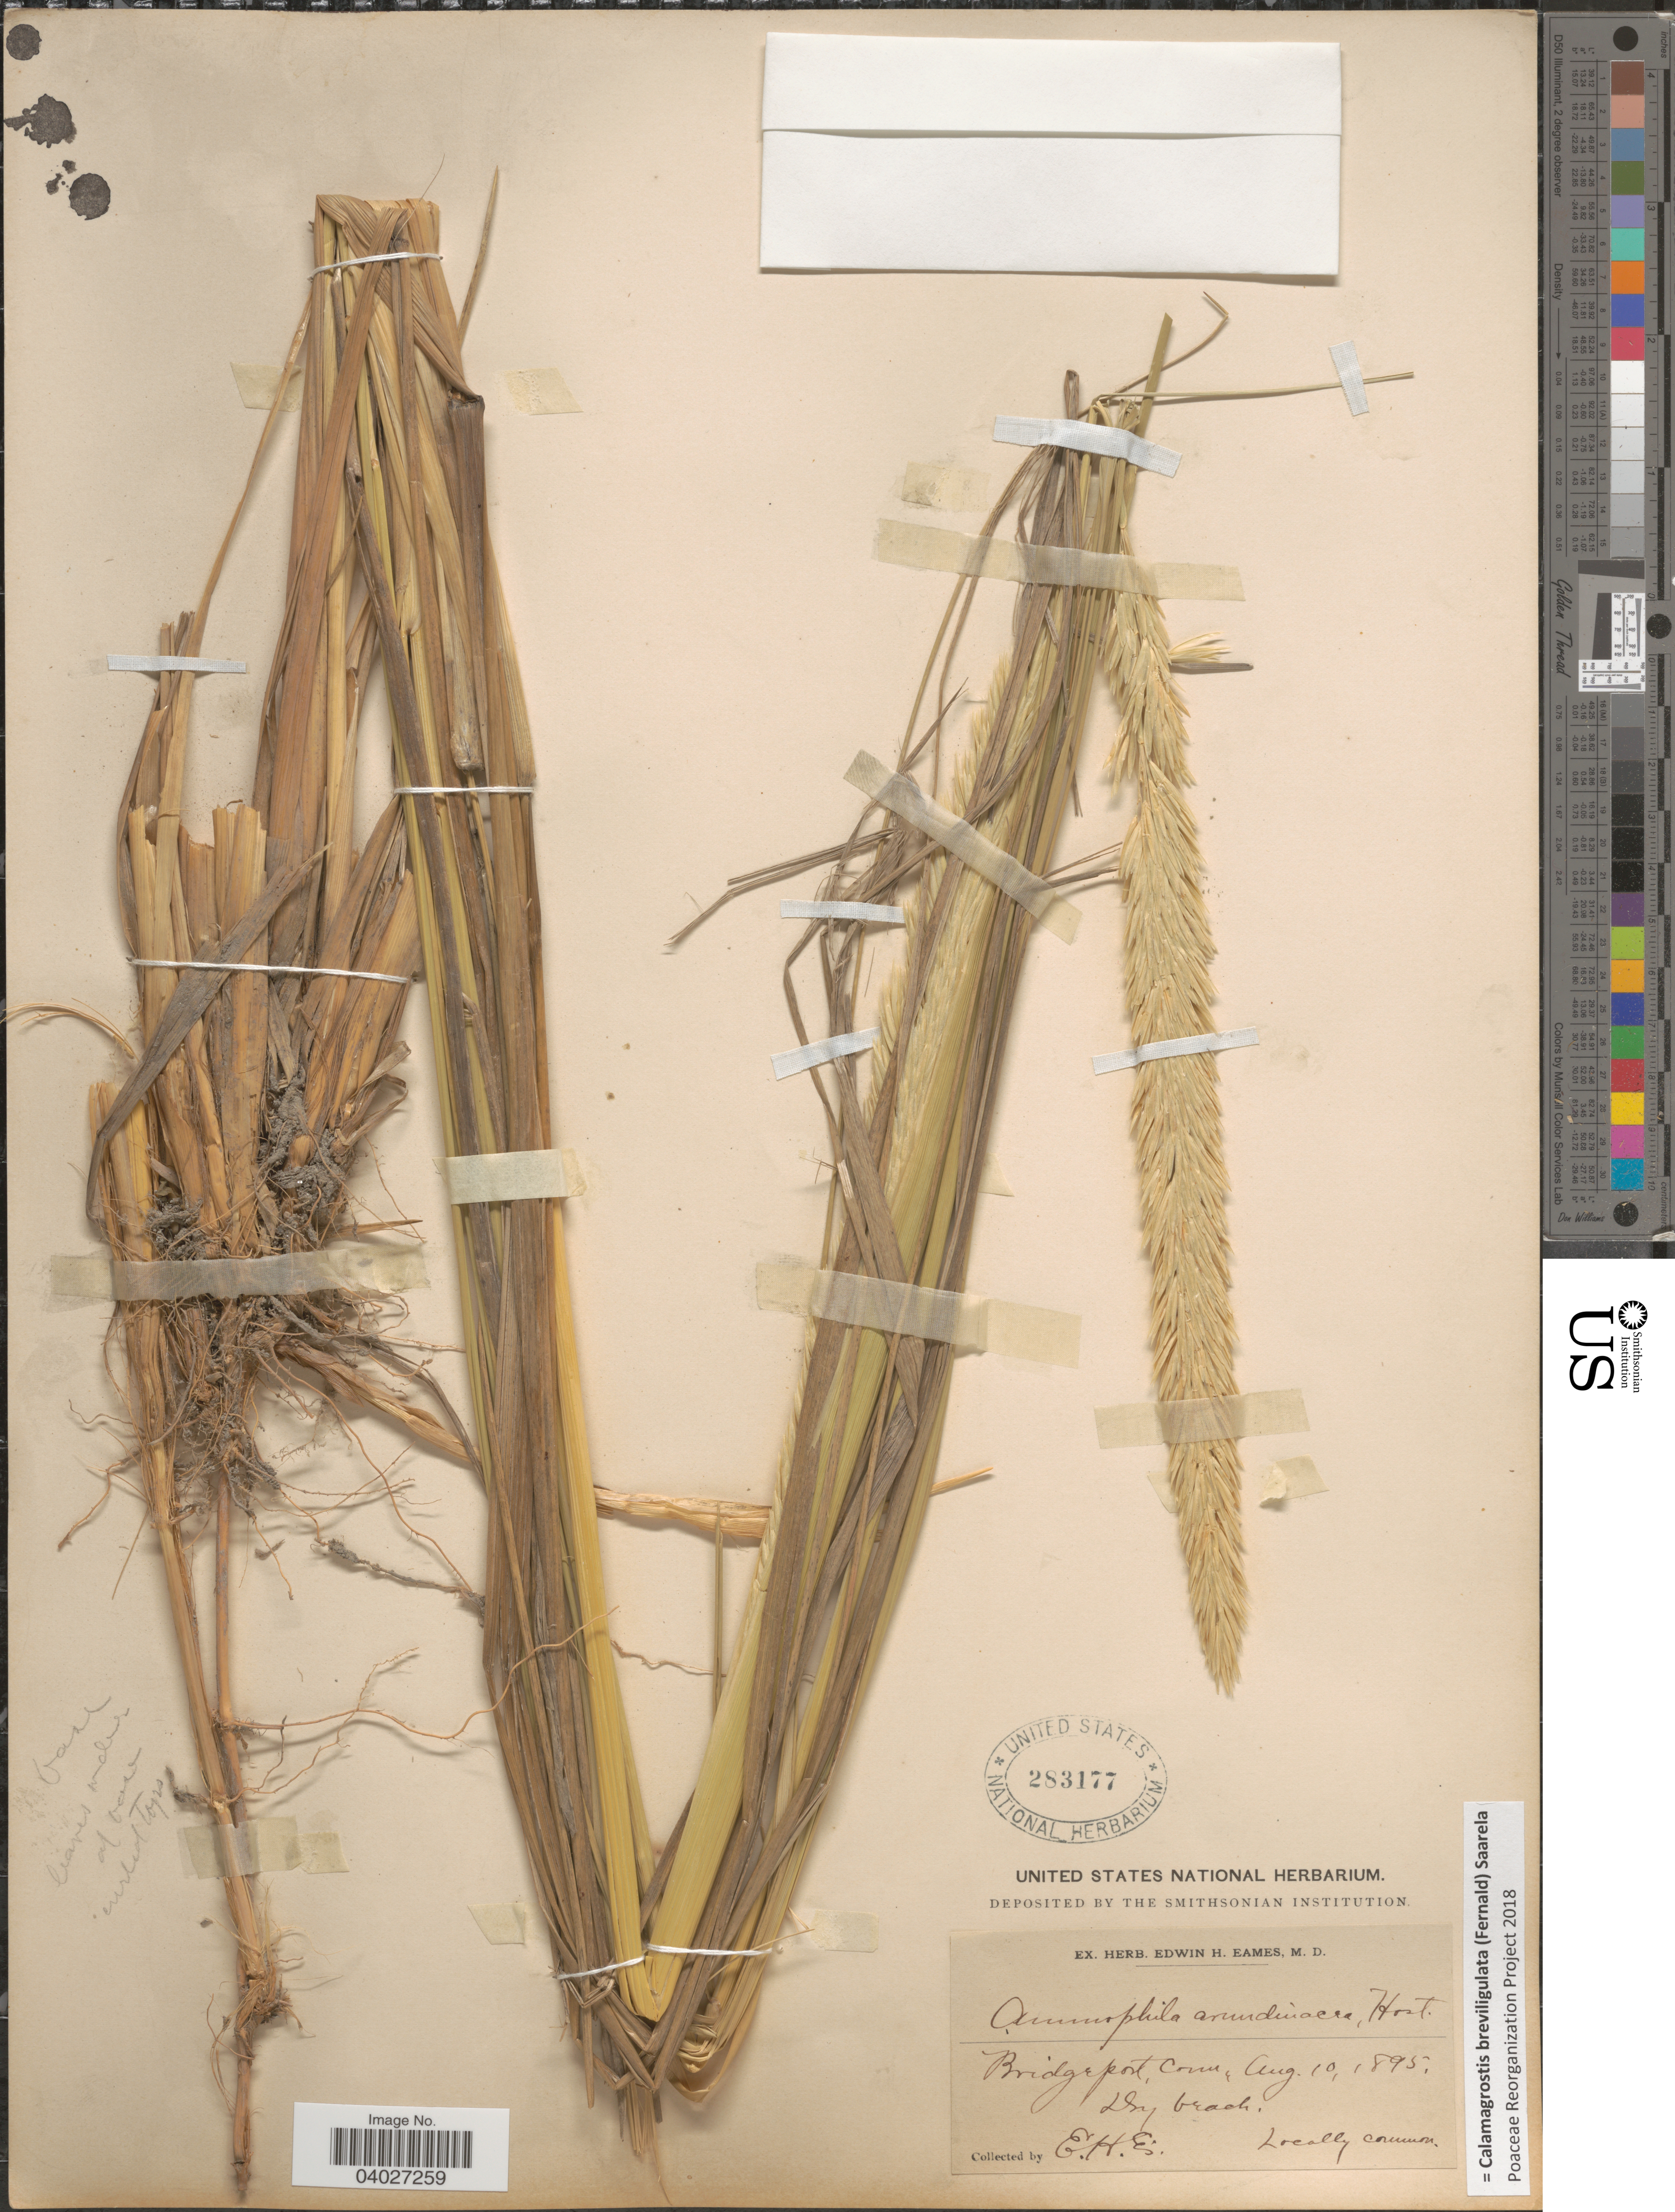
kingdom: Plantae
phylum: Tracheophyta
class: Liliopsida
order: Poales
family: Poaceae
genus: Calamagrostis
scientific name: Calamagrostis breviligulata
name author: (Fernald) Saarela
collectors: E. H. Eames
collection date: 1895-08-10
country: United States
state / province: Connecticut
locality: Bridgeport.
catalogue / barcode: US 283177